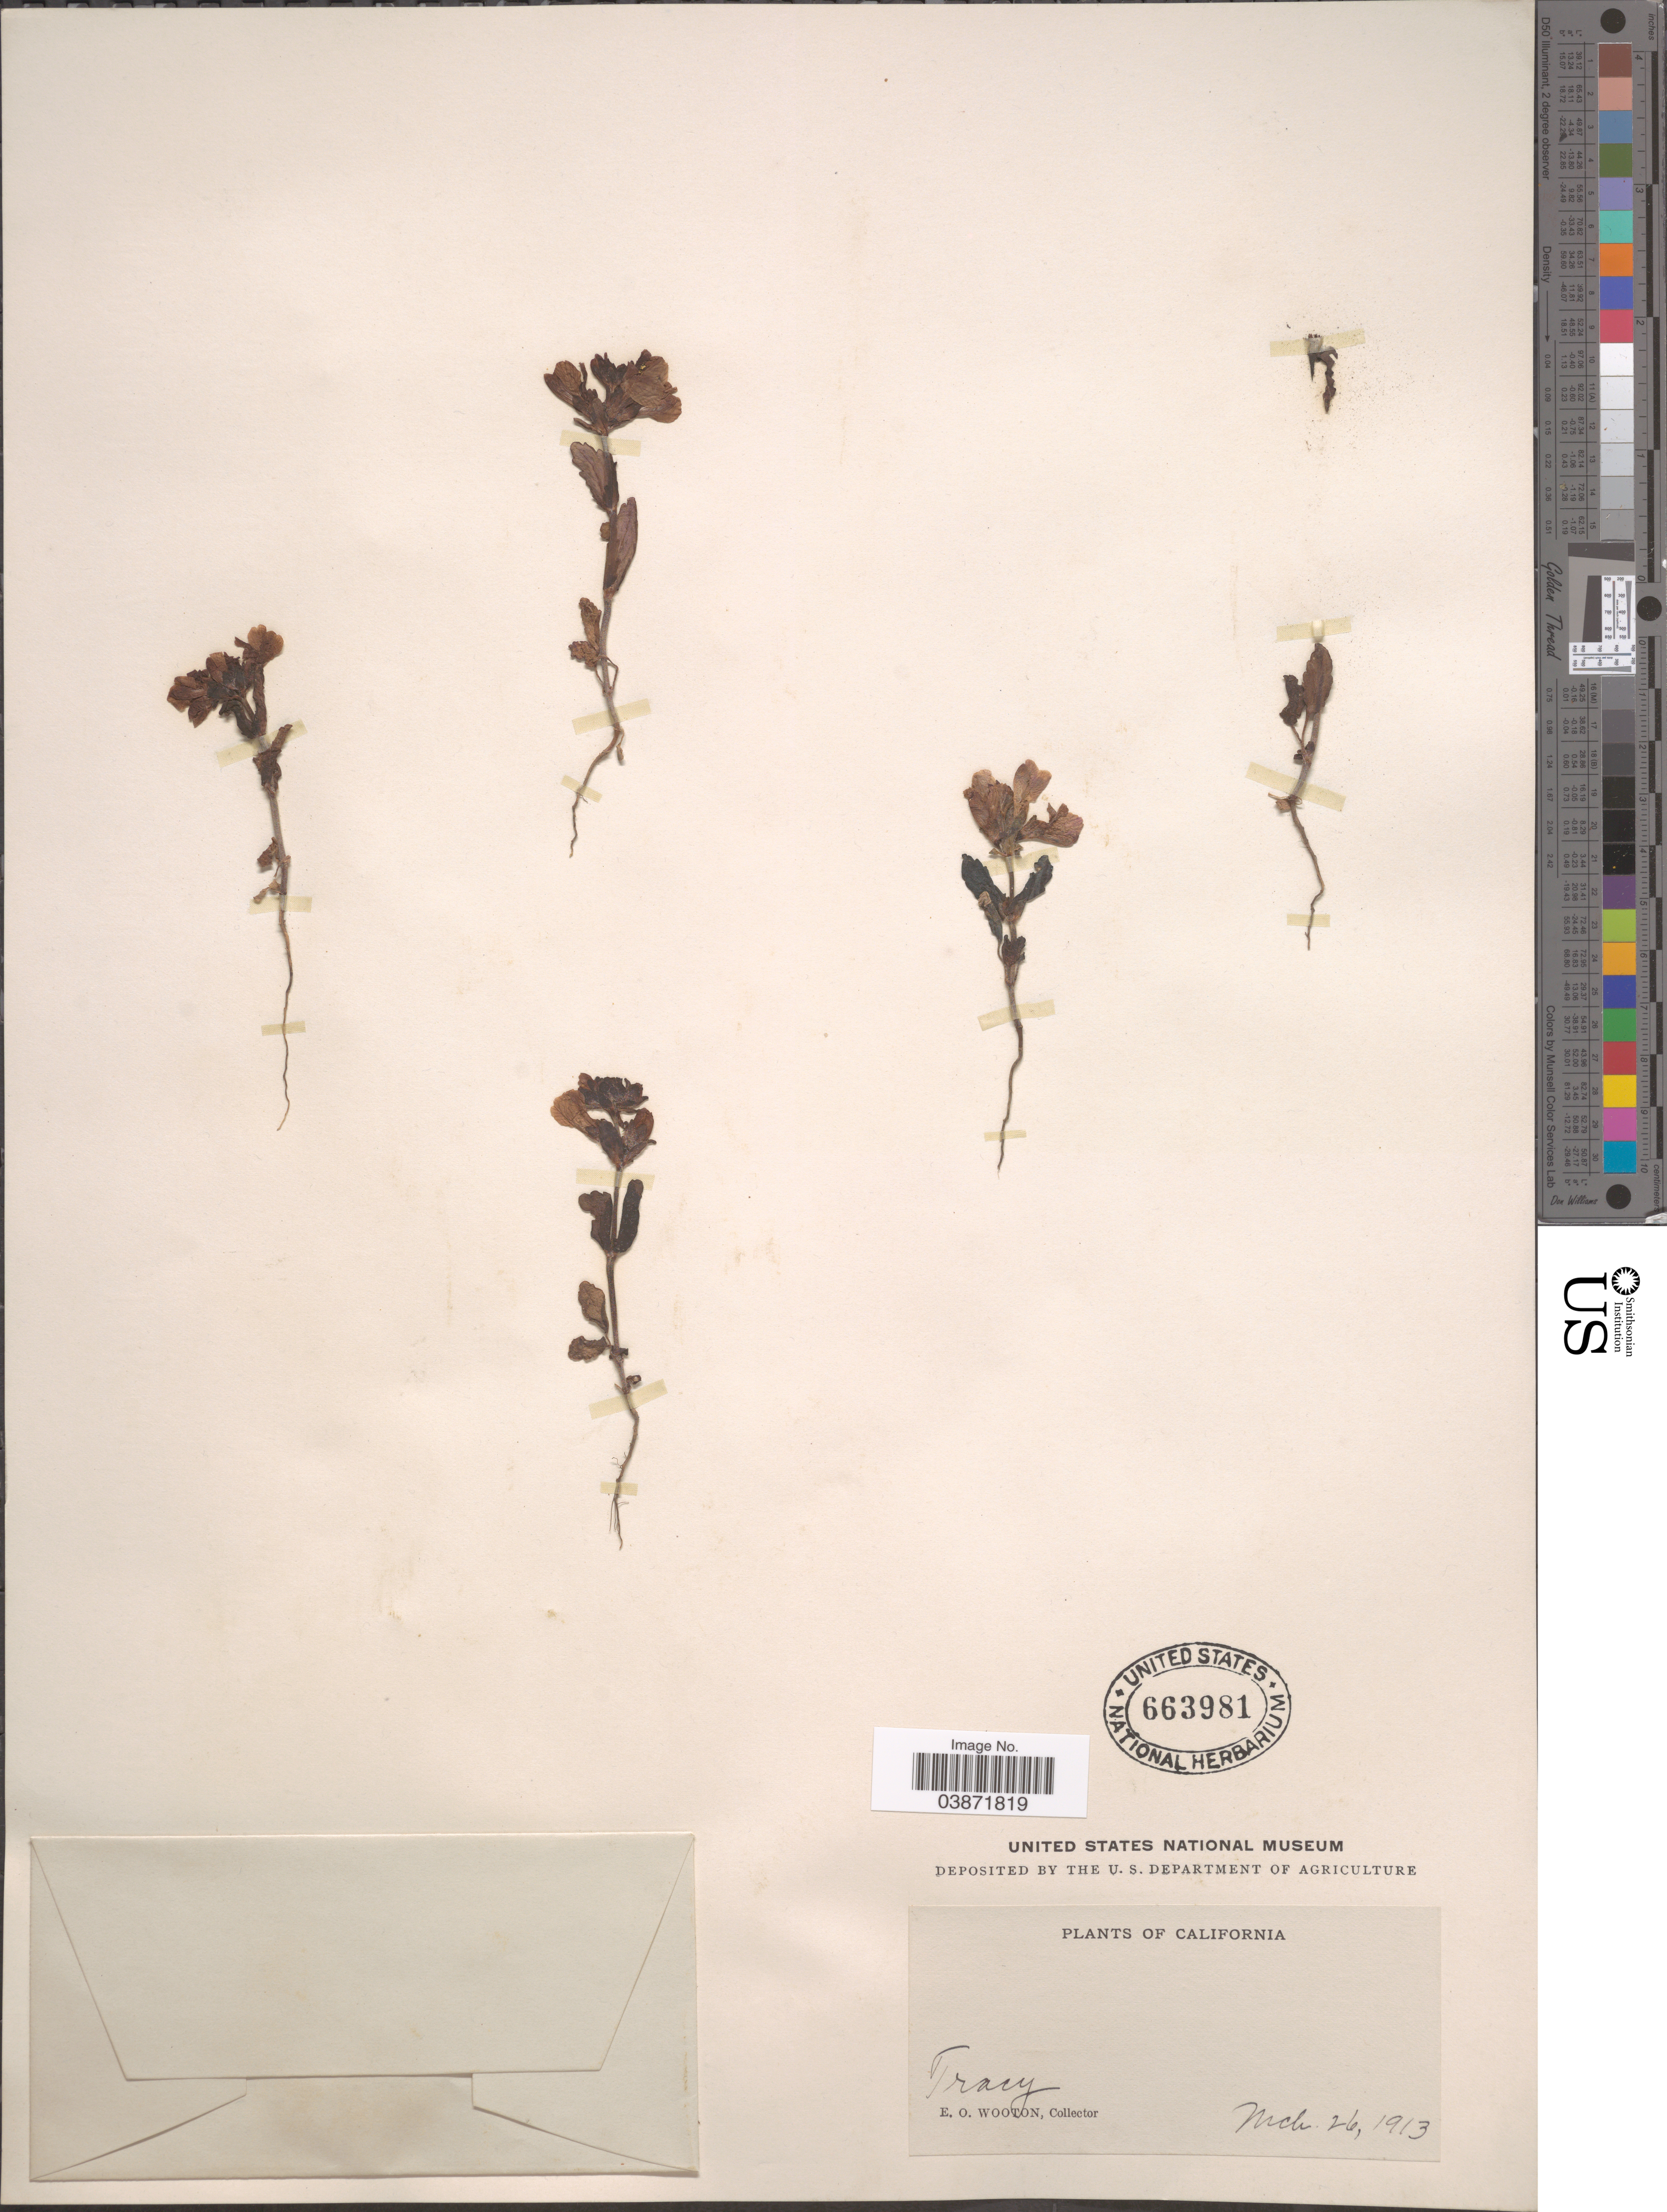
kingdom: Plantae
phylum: Tracheophyta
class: Magnoliopsida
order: Lamiales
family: Plantaginaceae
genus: Collinsia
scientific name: Collinsia sp.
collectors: E. O. Wooton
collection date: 1913-03-26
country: United States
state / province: California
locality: Tracy.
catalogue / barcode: US 663981